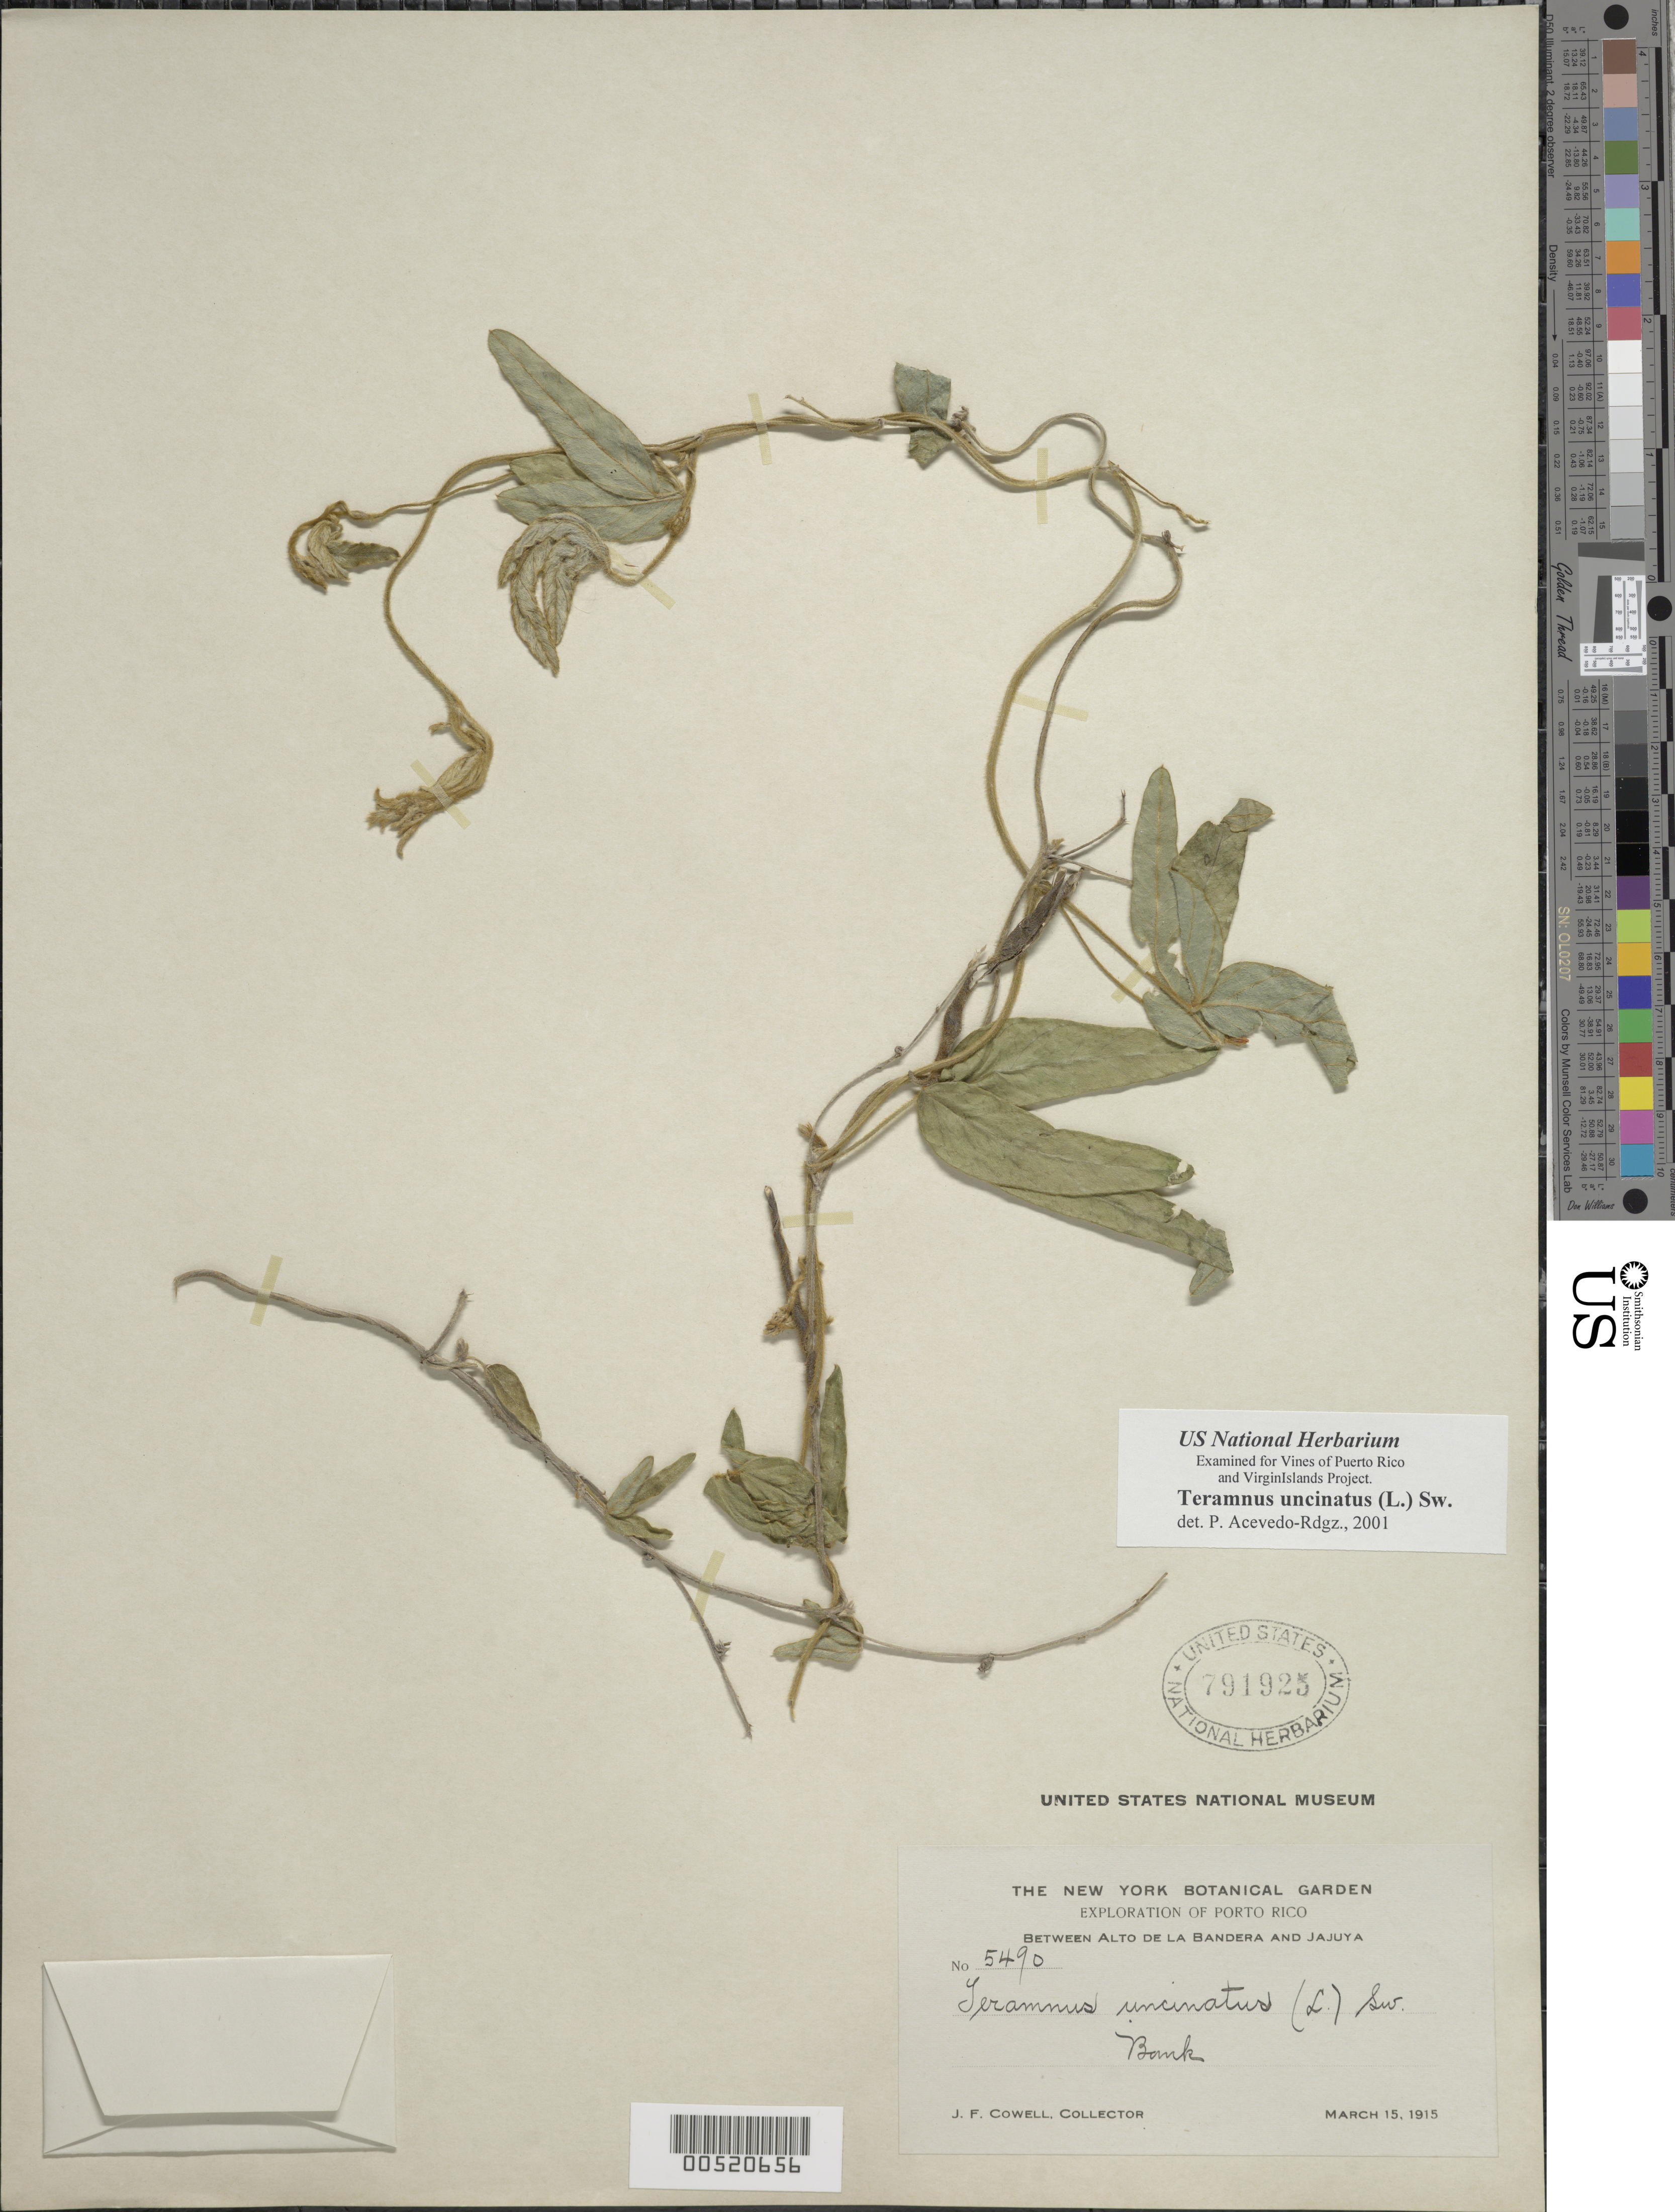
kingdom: Plantae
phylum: Tracheophyta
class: Magnoliopsida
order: Fabales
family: Fabaceae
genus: Teramnus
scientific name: Teramnus uncinatus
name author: (L.) Sw.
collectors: J. F. Cowell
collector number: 5490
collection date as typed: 15 Mar 1915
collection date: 1915-03-15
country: Puerto Rico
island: Greater Antilles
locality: Between Alto de la Bandera and Jajuya. Bank.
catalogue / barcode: US 791925